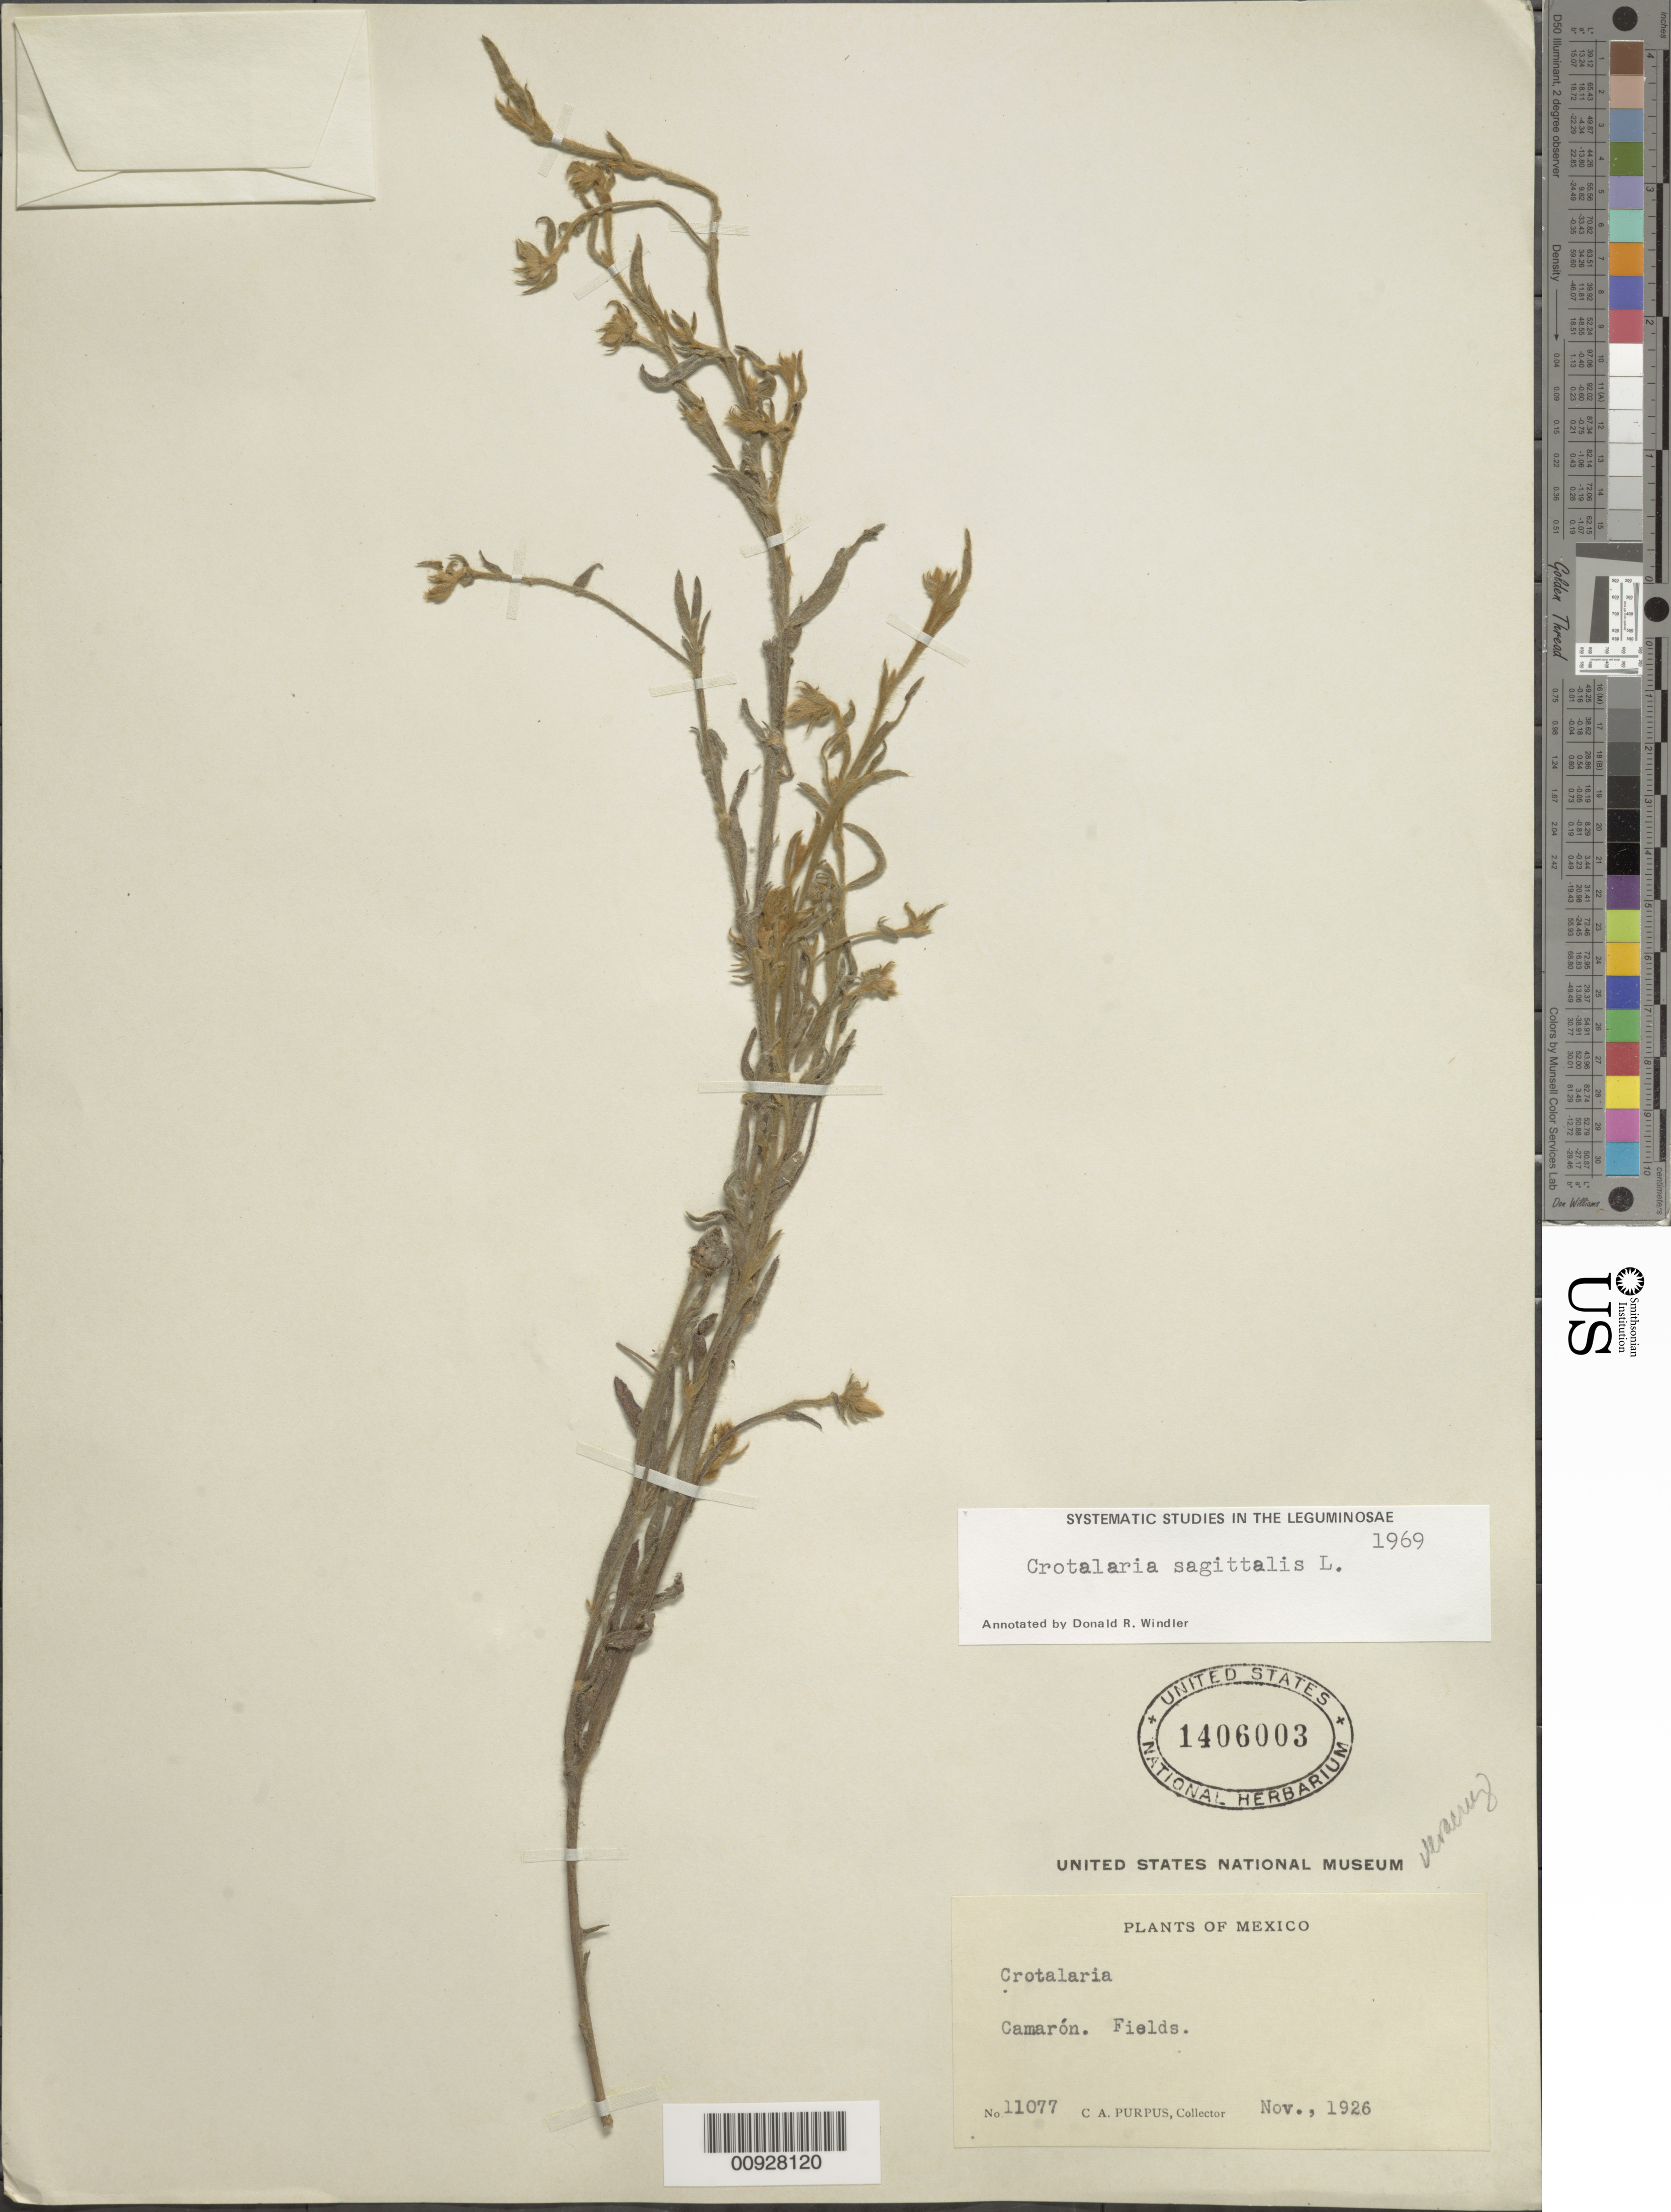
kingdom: Plantae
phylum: Tracheophyta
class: Magnoliopsida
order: Fabales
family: Fabaceae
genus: Crotalaria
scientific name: Crotalaria sagittalis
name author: L.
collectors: C. A. Purpus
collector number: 11077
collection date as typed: Nov 1926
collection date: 1926-11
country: Mexico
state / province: Veracruz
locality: Camarón.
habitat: Fields.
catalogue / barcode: US 1406003